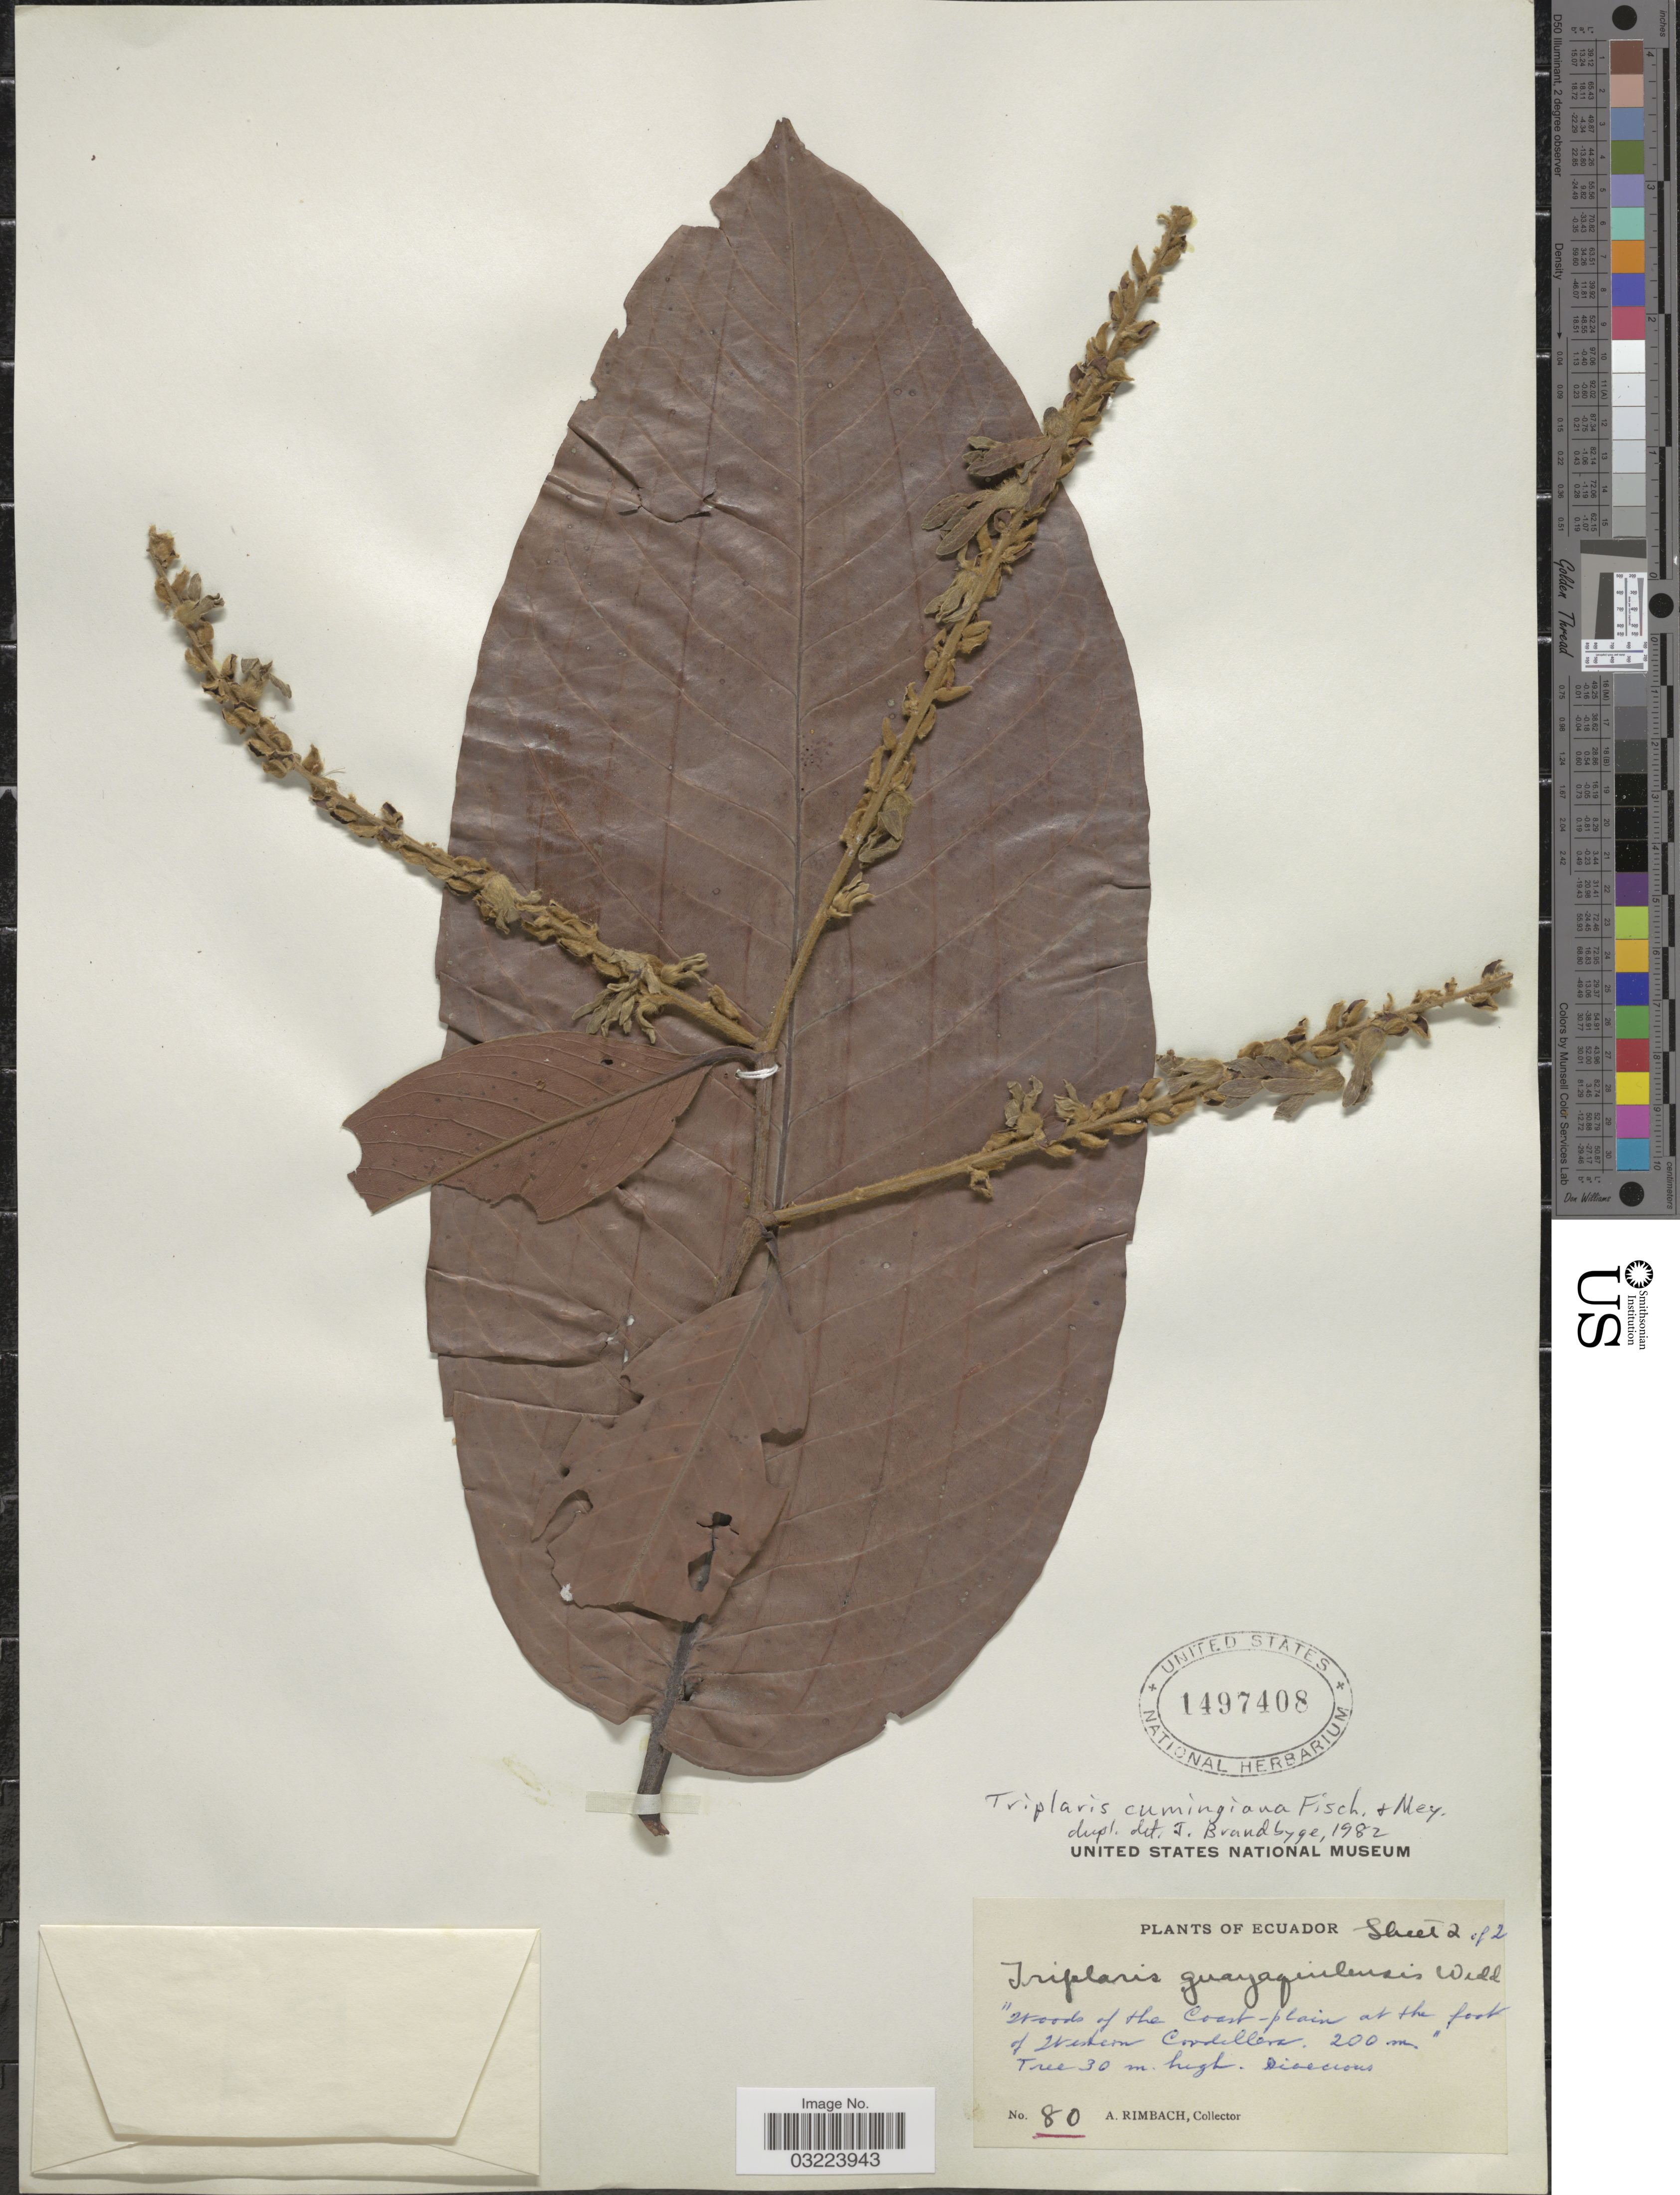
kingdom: Plantae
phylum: Tracheophyta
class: Magnoliopsida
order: Caryophyllales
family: Polygonaceae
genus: Triplaris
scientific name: Triplaris cumingiana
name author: Fisch. & C.A. Mey. ex C.A. Mey.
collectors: A. Rimbach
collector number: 80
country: Ecuador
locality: Woods of the Coast-plain at the foot of Western Cordillera.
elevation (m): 200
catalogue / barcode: US 1497408